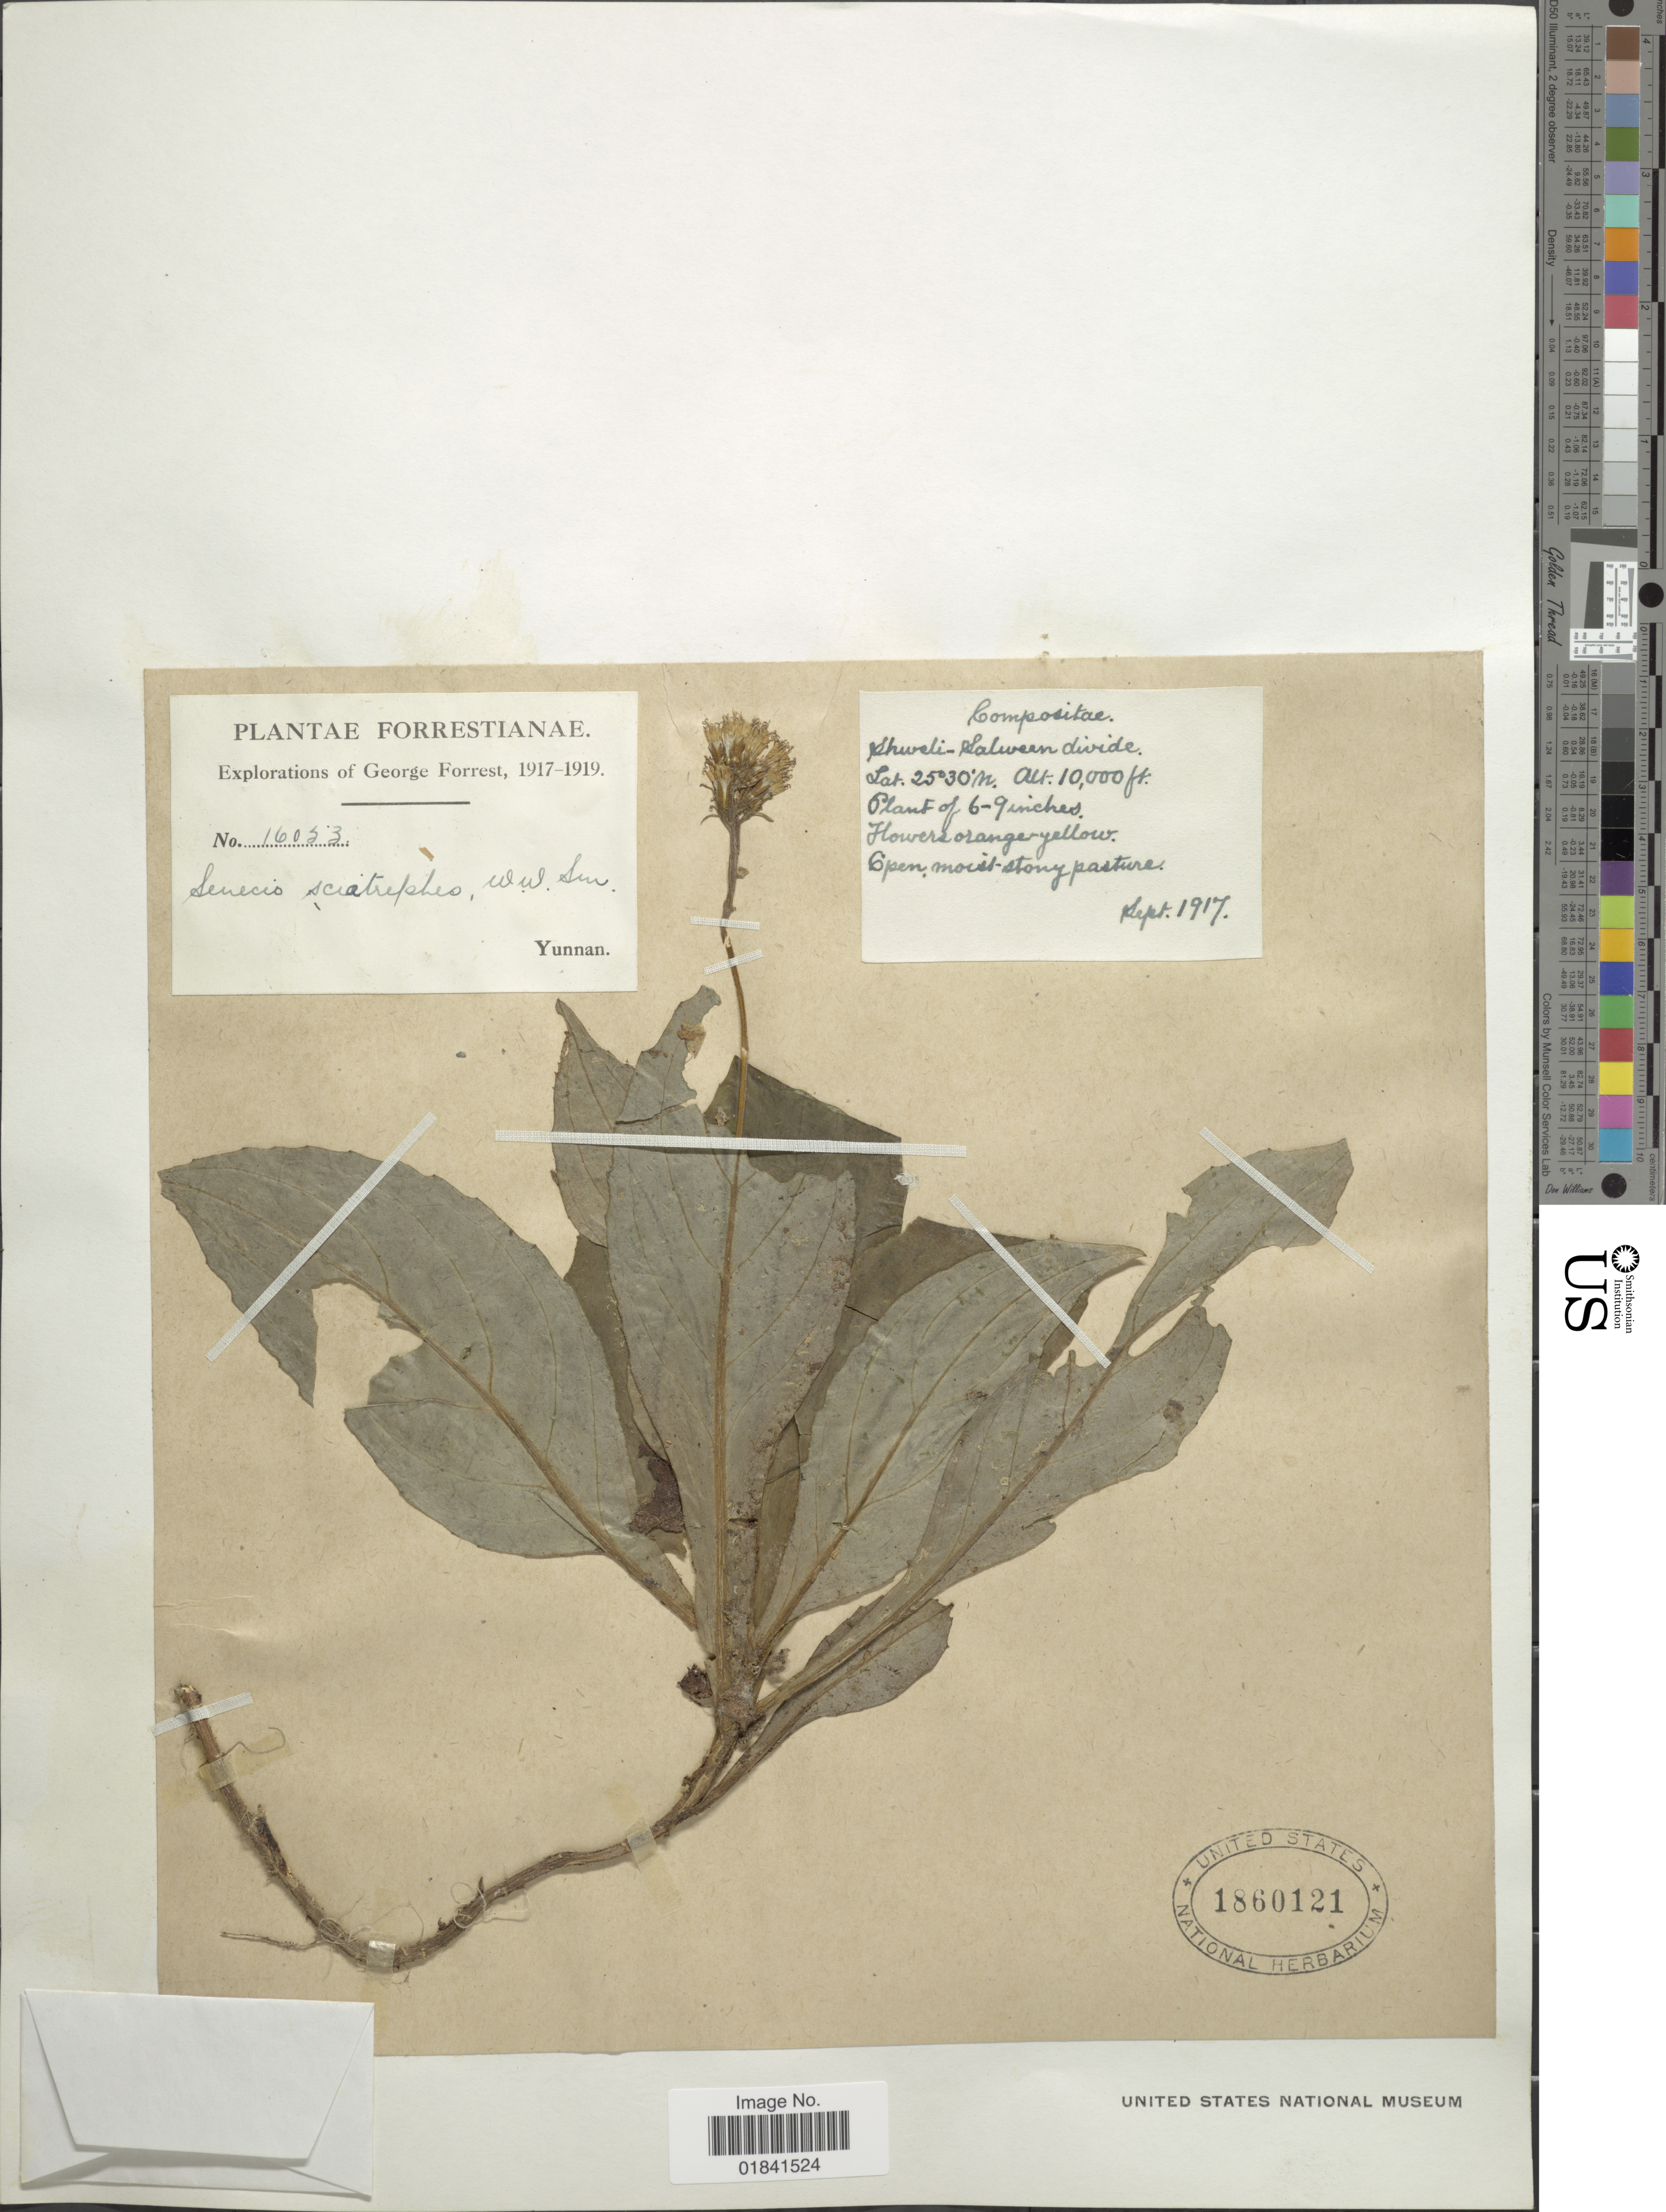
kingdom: Plantae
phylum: Tracheophyta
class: Magnoliopsida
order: Asterales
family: Asteraceae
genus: Senecio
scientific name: Senecio sciatrephes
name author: W.W. Sm.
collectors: G. Forrest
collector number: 16053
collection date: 1917-09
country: China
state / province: Yunnan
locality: Shweli-Halween [interpreted] divide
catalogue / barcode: US 1860121